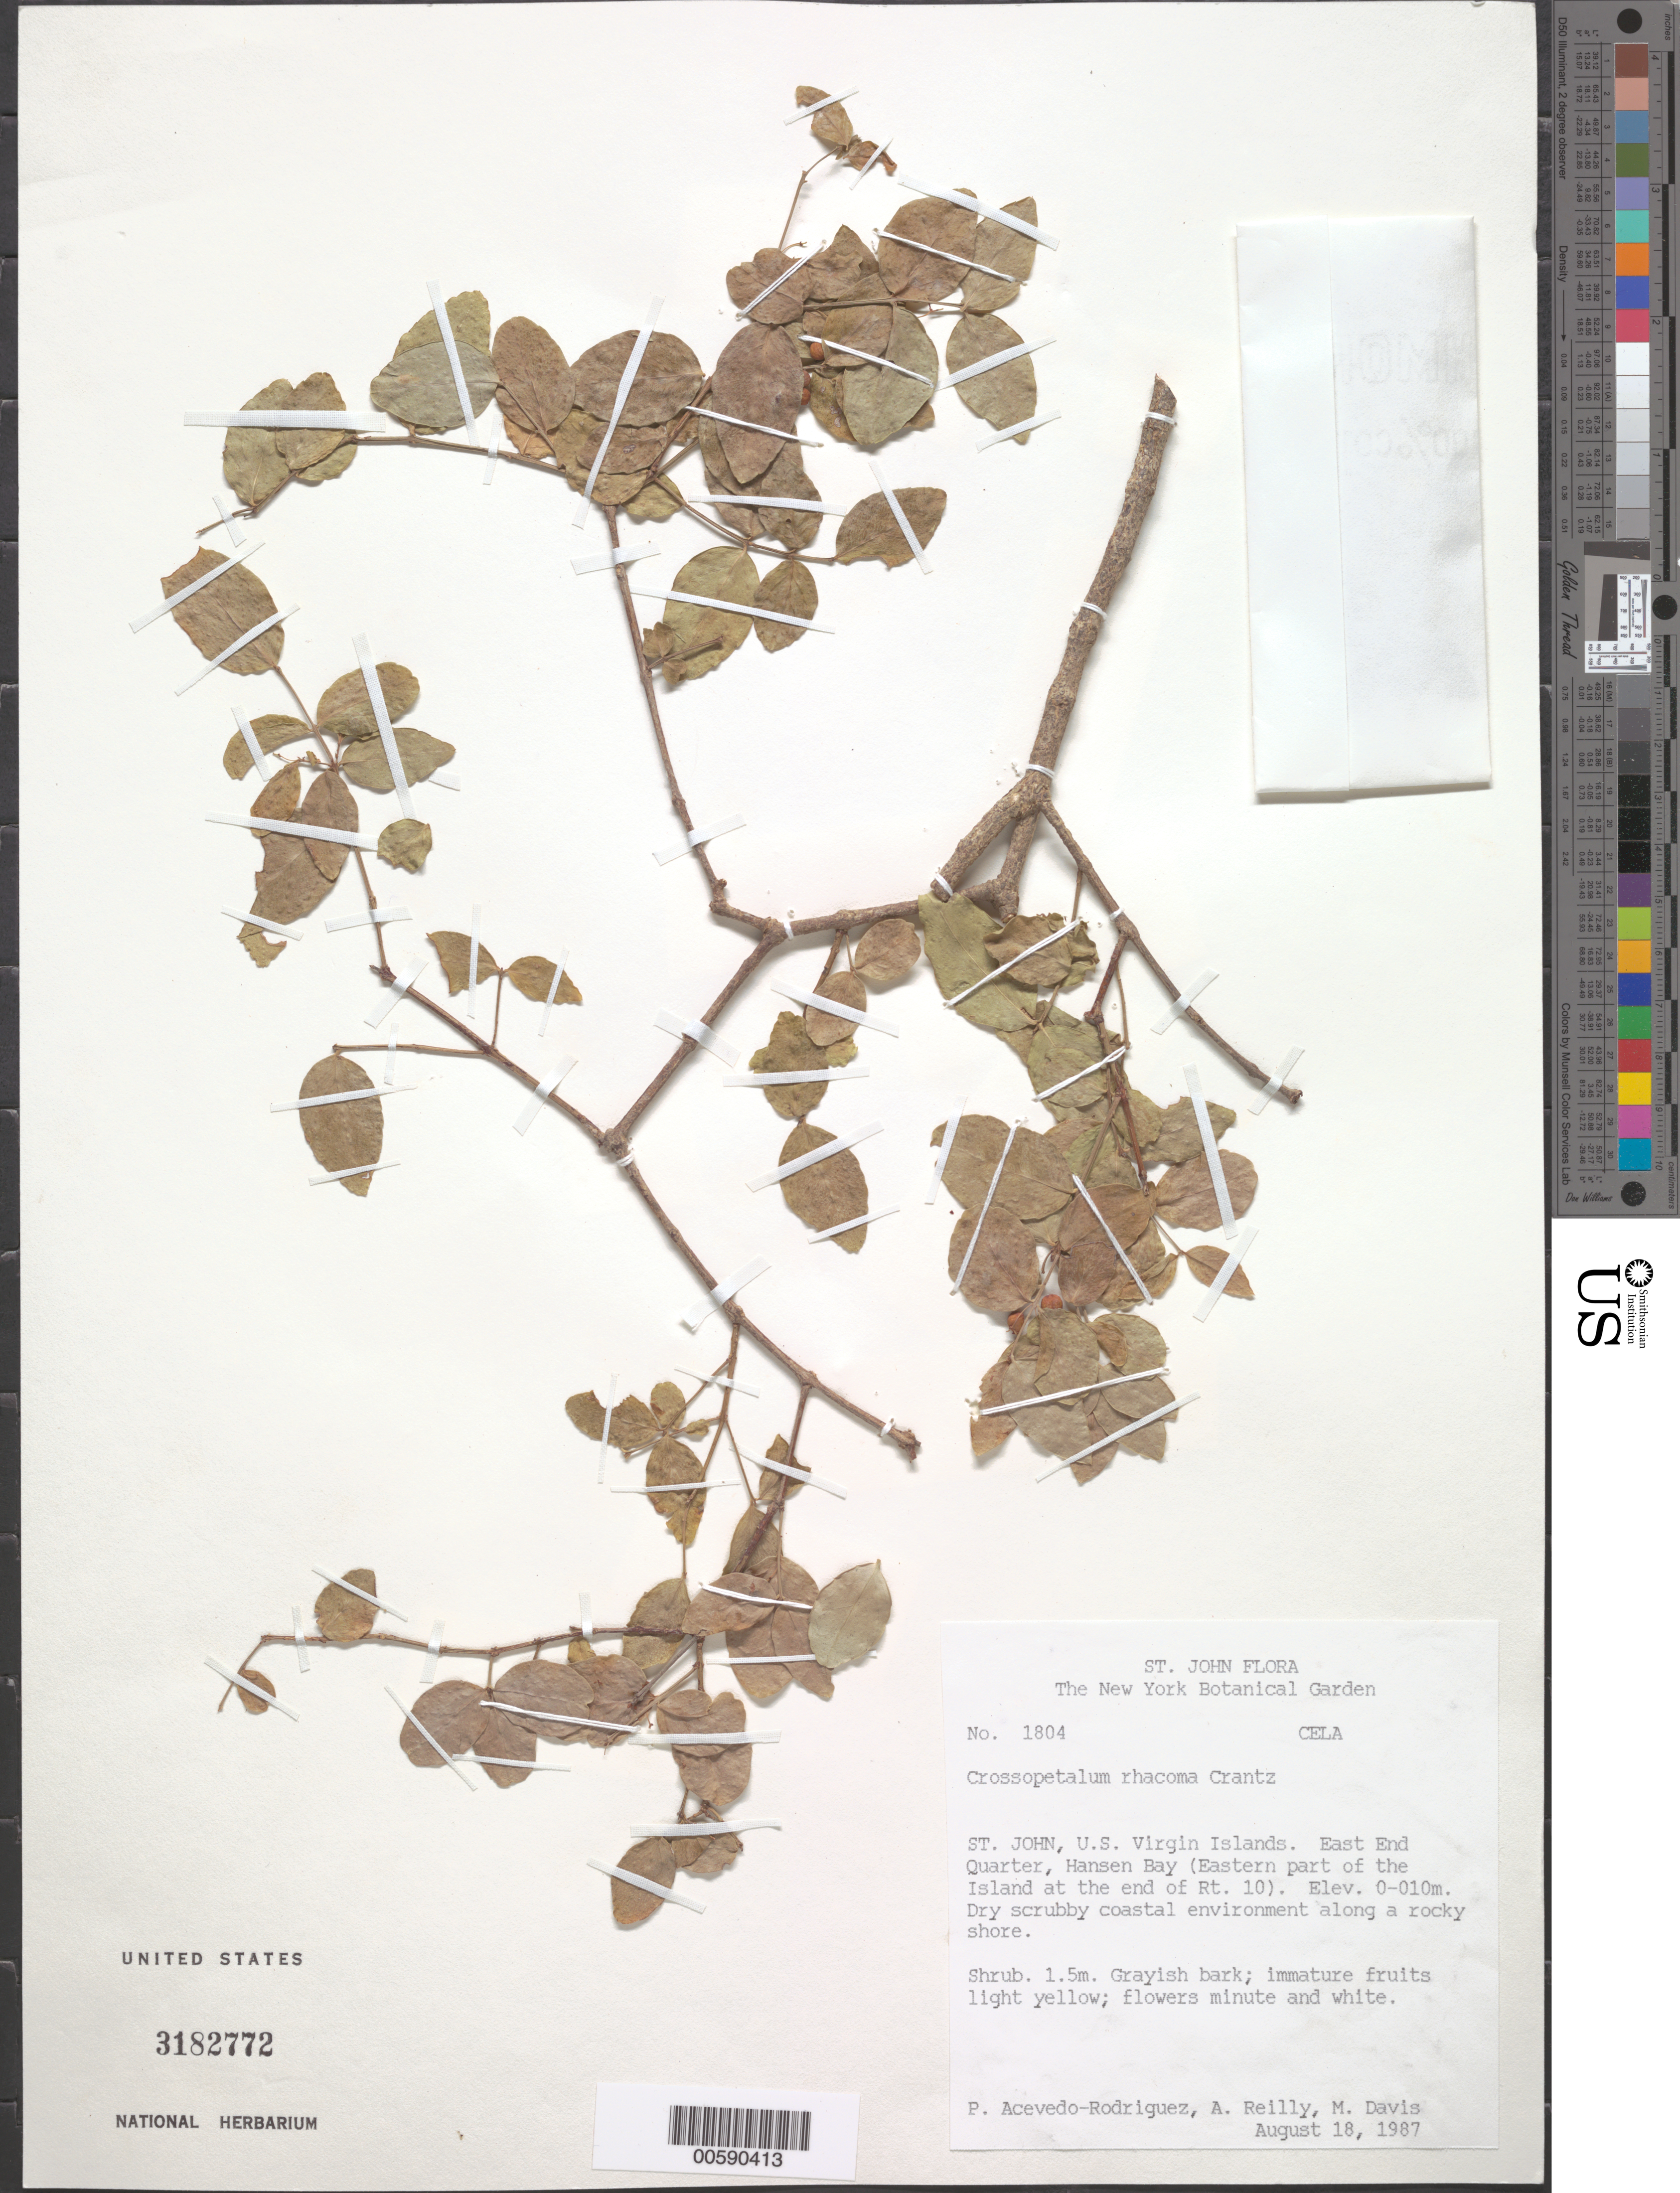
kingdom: Plantae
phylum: Tracheophyta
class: Magnoliopsida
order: Celastrales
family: Celastraceae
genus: Crossopetalum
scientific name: Crossopetalum rhacoma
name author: Crantz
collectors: P. Acevedo-Rodr., A. Reilly & M. Davis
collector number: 1804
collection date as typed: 18 Aug 1987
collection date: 1987-08-18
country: U.S. Virgin Islands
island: St. John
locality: East End Quarter; Hansen Bay (Eastern part of the Island at the end of Rt. 10)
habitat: Dry scrubby coastal environment along a rocky shore.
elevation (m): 0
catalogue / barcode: US 3182772